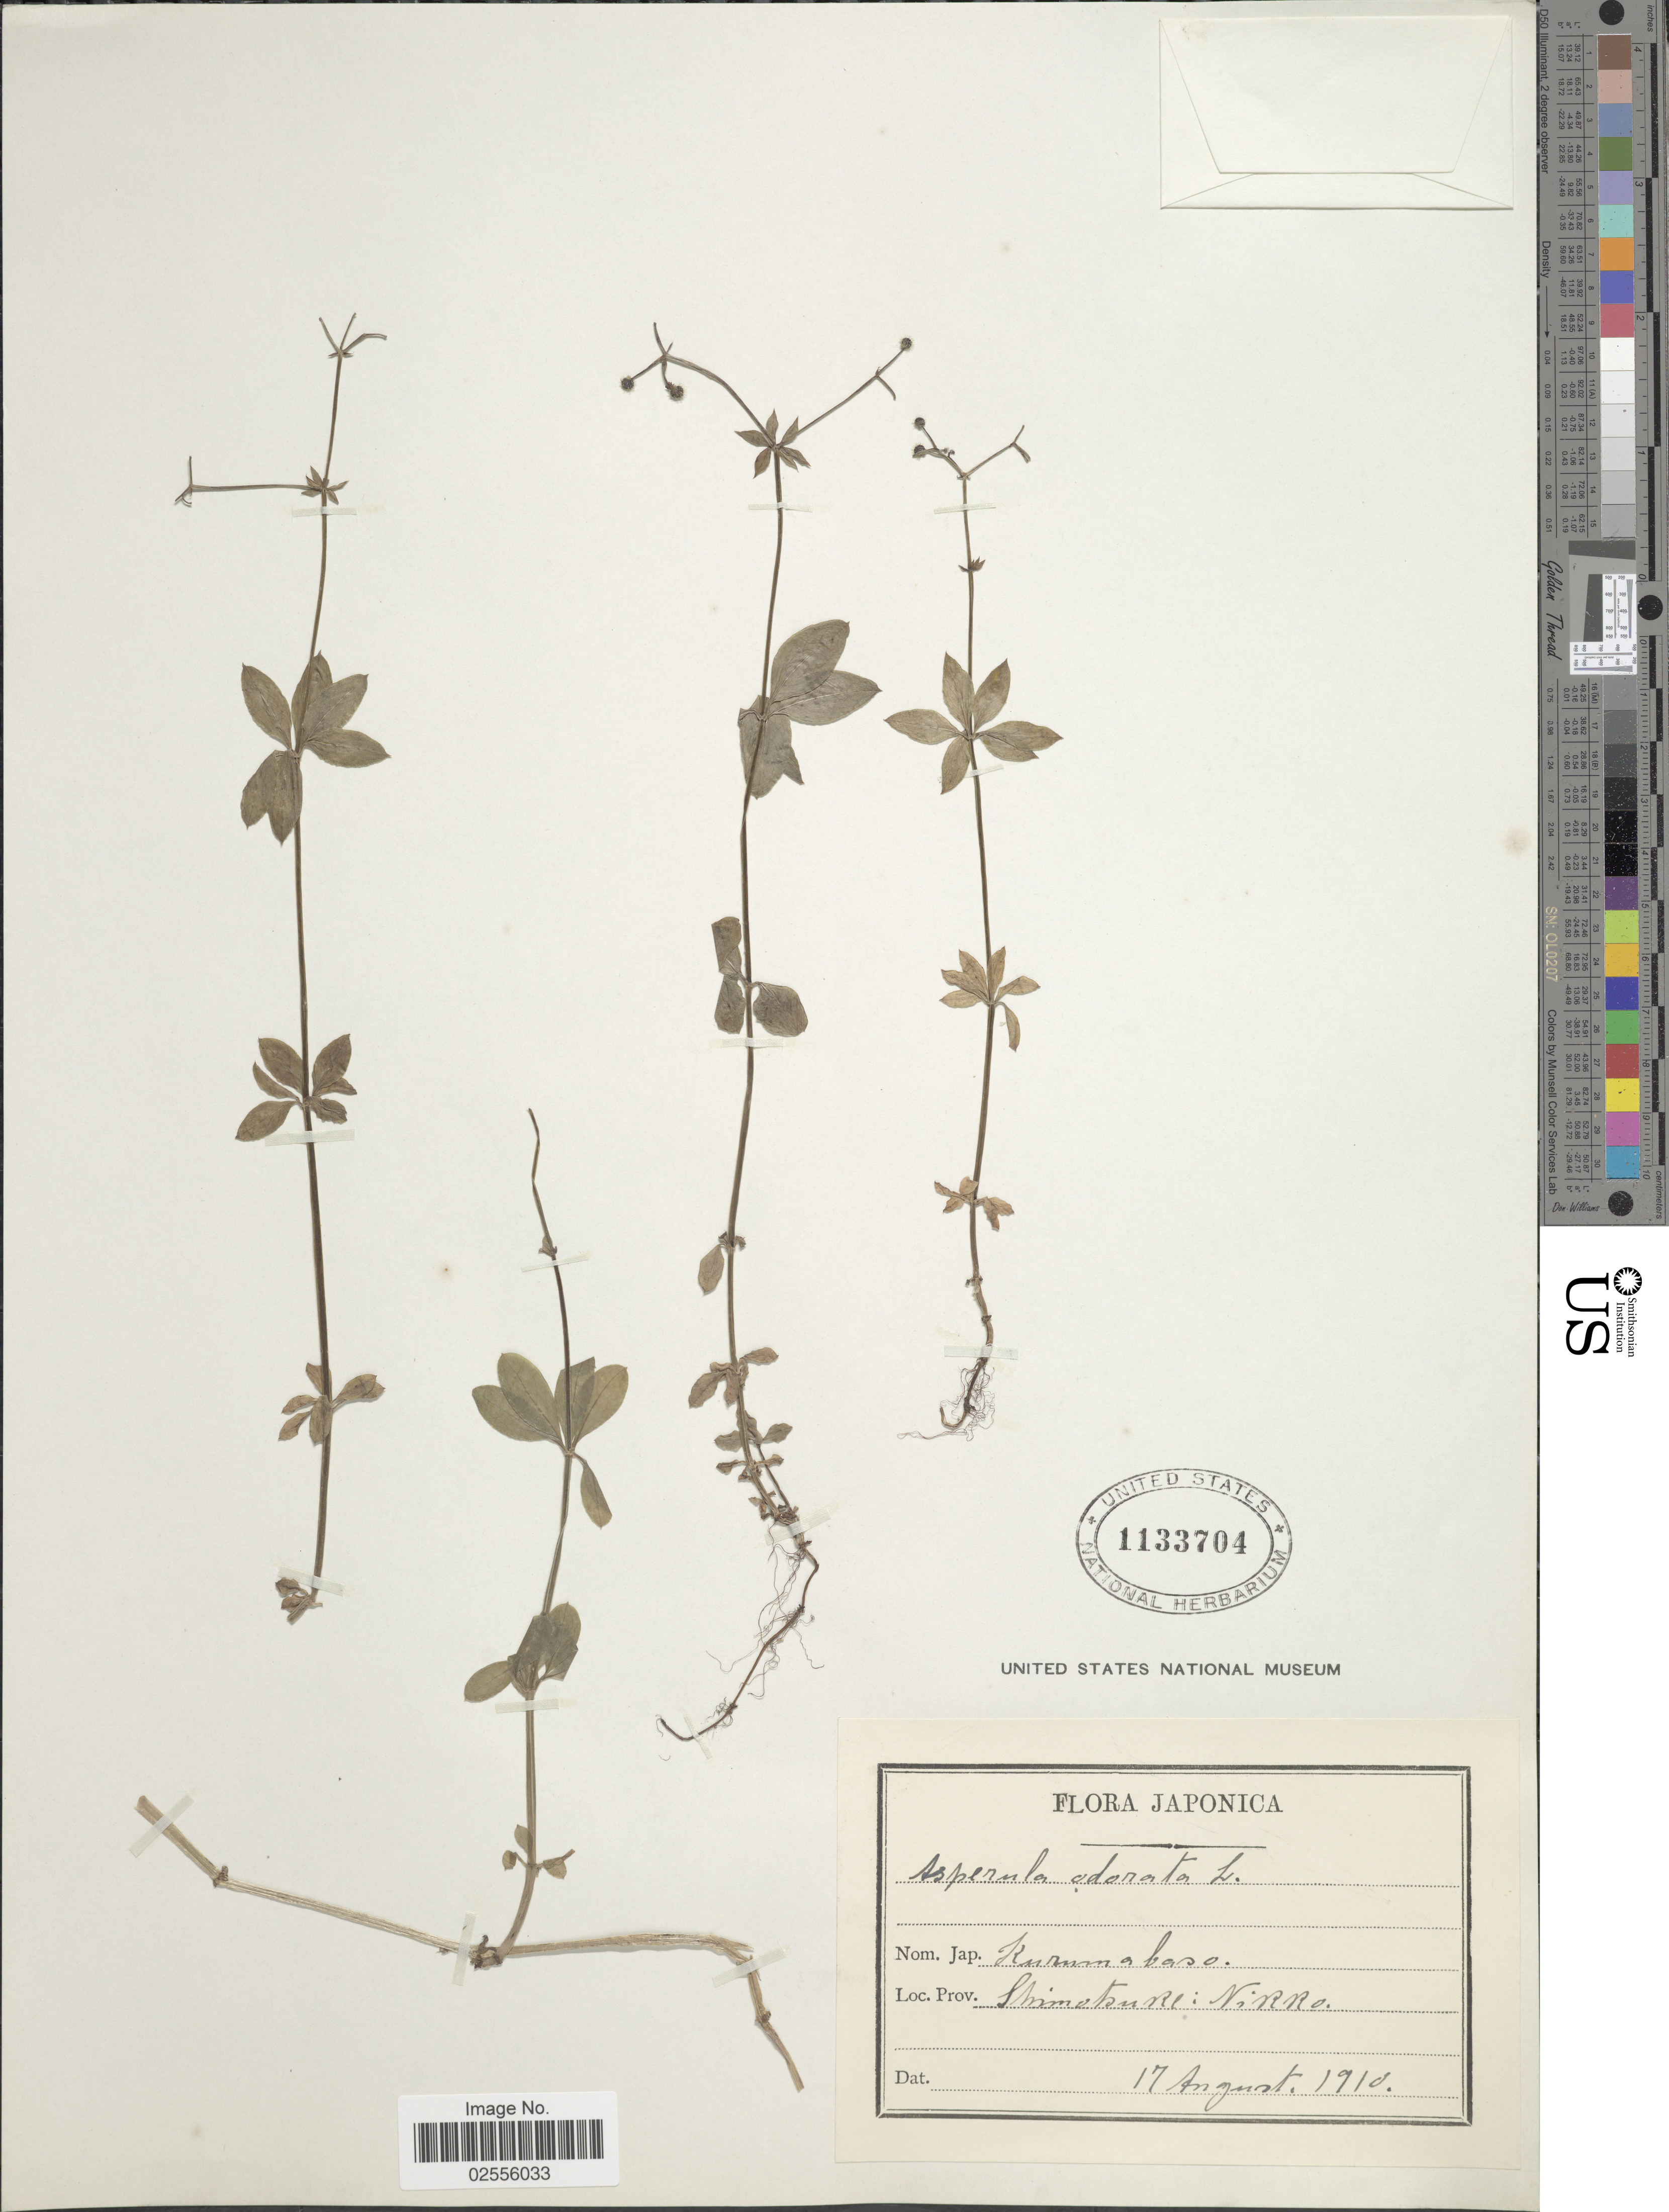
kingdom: Plantae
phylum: Tracheophyta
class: Magnoliopsida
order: Gentianales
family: Rubiaceae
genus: Asperula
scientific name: Asperula odorata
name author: L.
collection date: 1910-08-17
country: Japan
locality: Japonica, Shimotsuke: Nikko.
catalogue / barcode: US 1133704